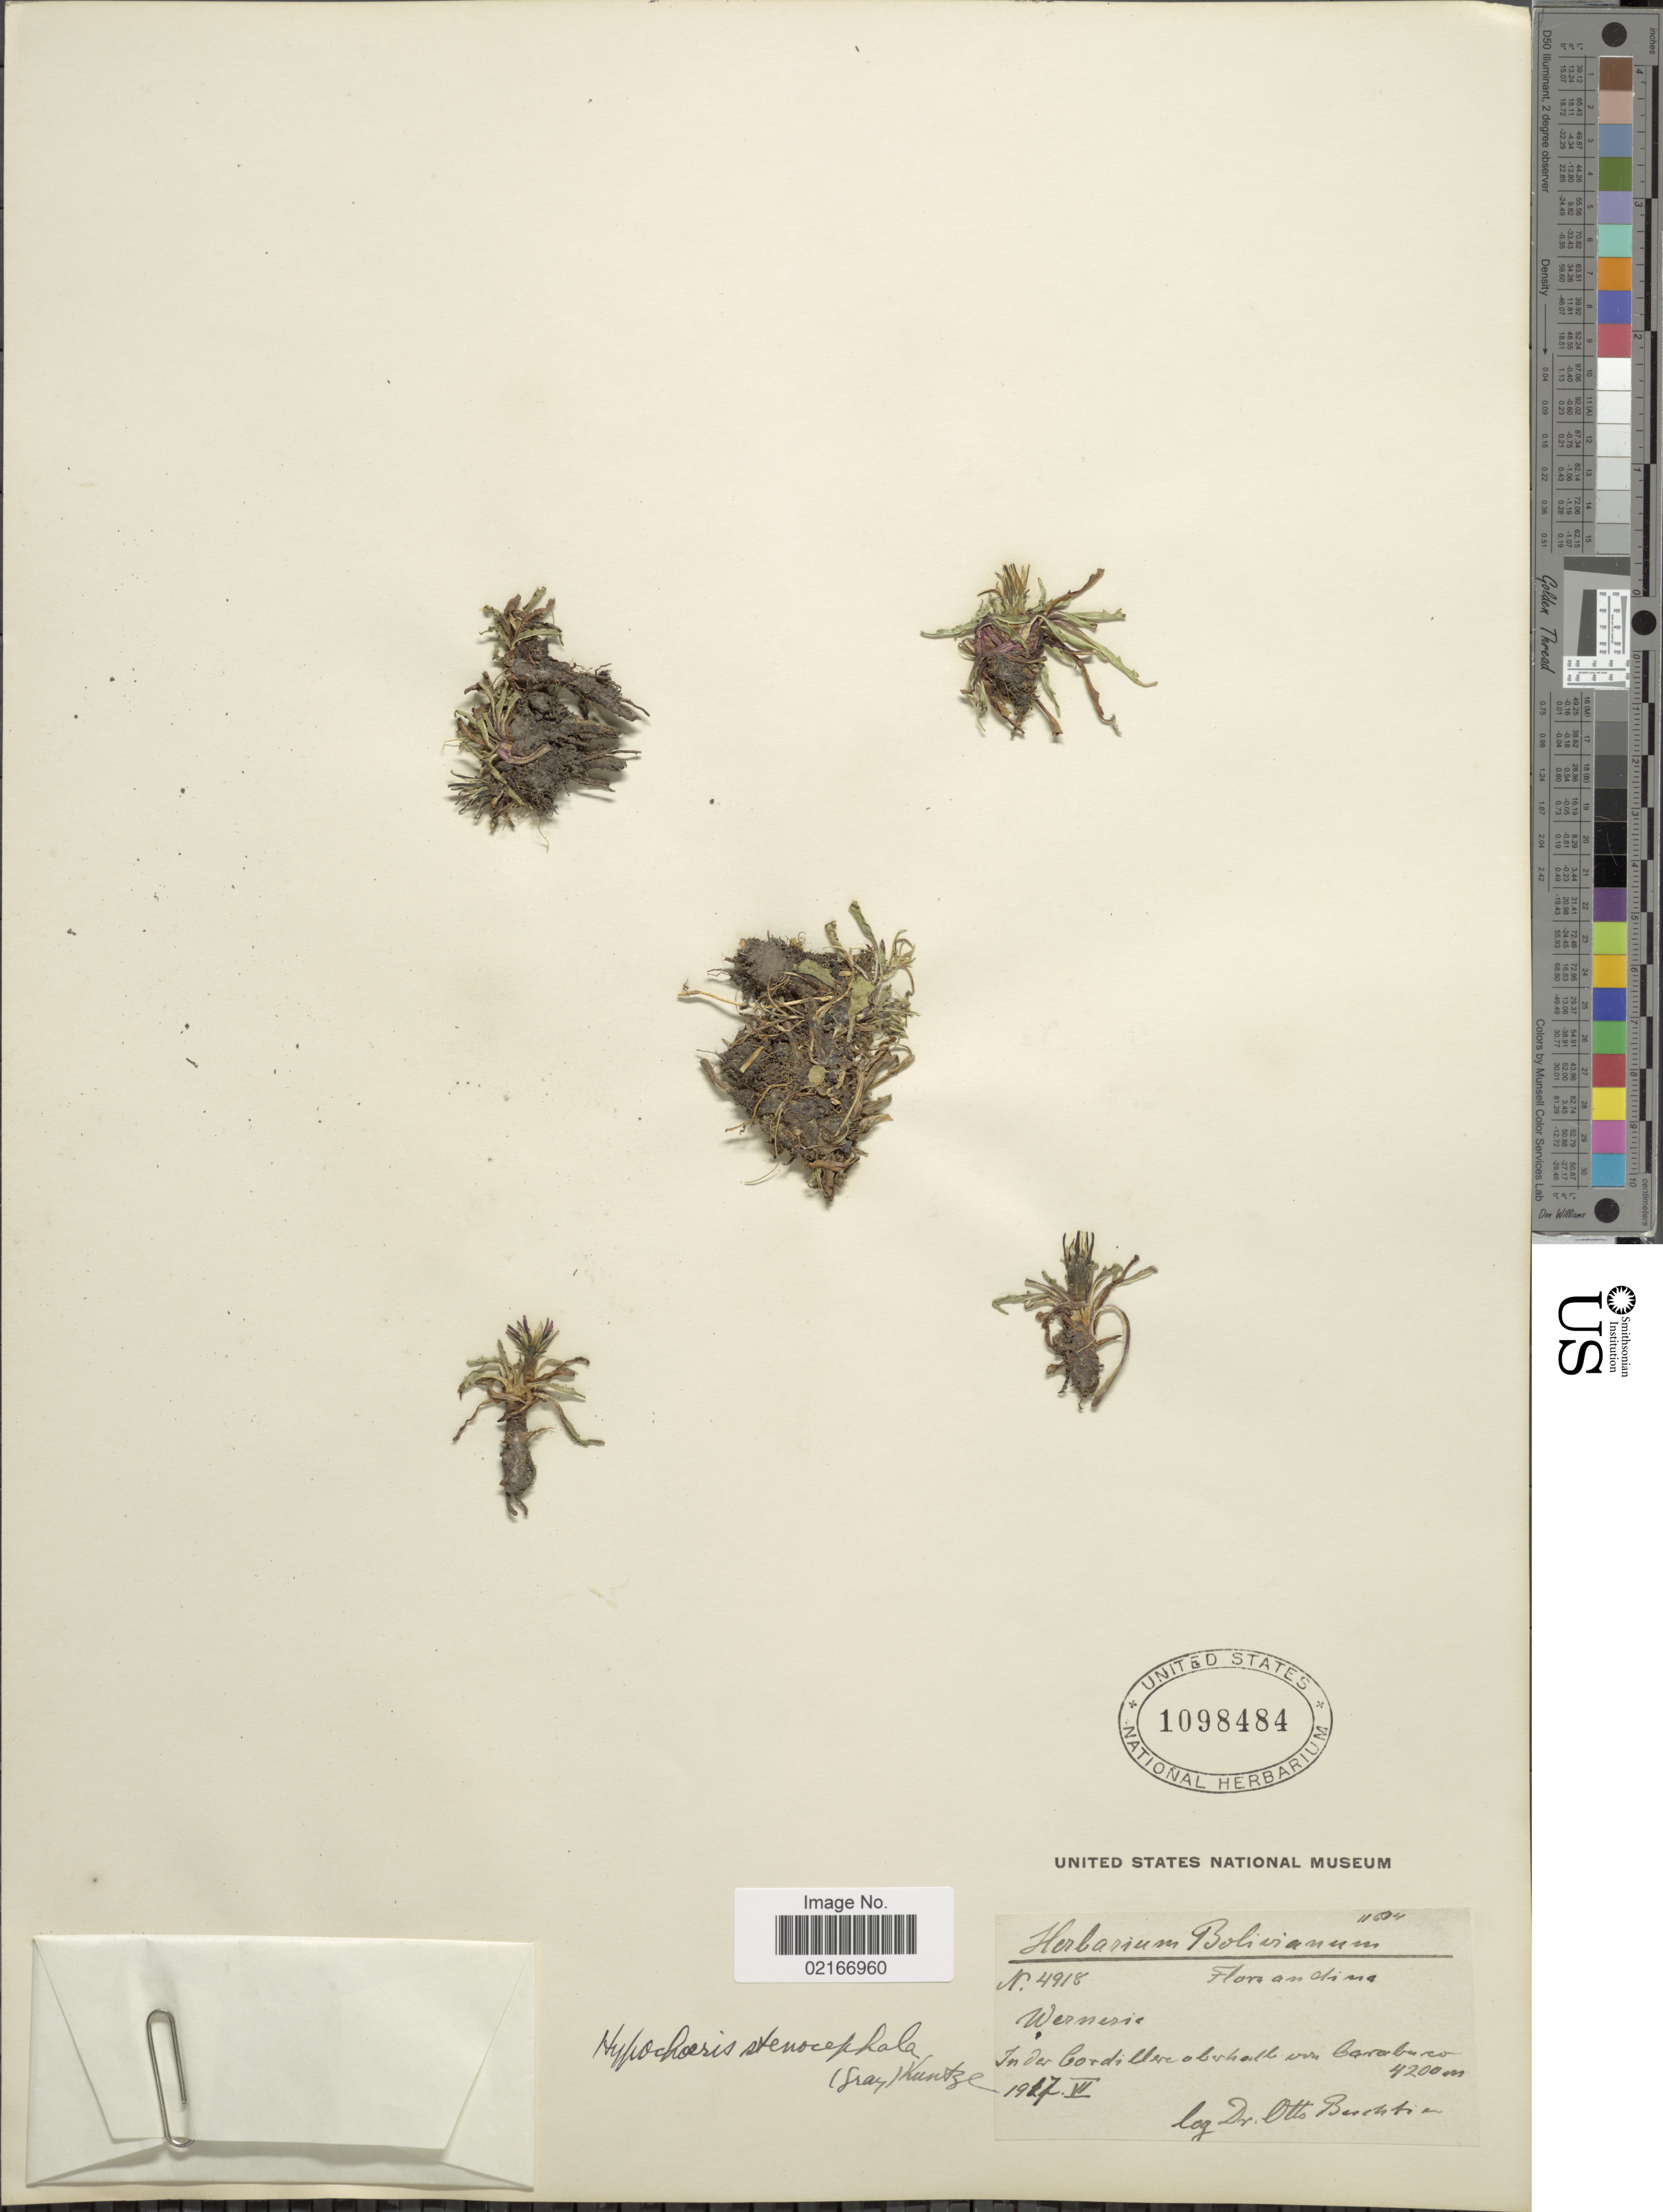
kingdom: Plantae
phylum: Tracheophyta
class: Magnoliopsida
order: Asterales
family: Asteraceae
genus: Hypochaeris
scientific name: Hypochaeris taraxacoides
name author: Ball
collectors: O. Buchtien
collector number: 4918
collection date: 1917-06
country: Bolivia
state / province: La Paz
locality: Andine. In the Cordillera upper part of Carabuco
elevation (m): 4200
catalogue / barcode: US 1098484